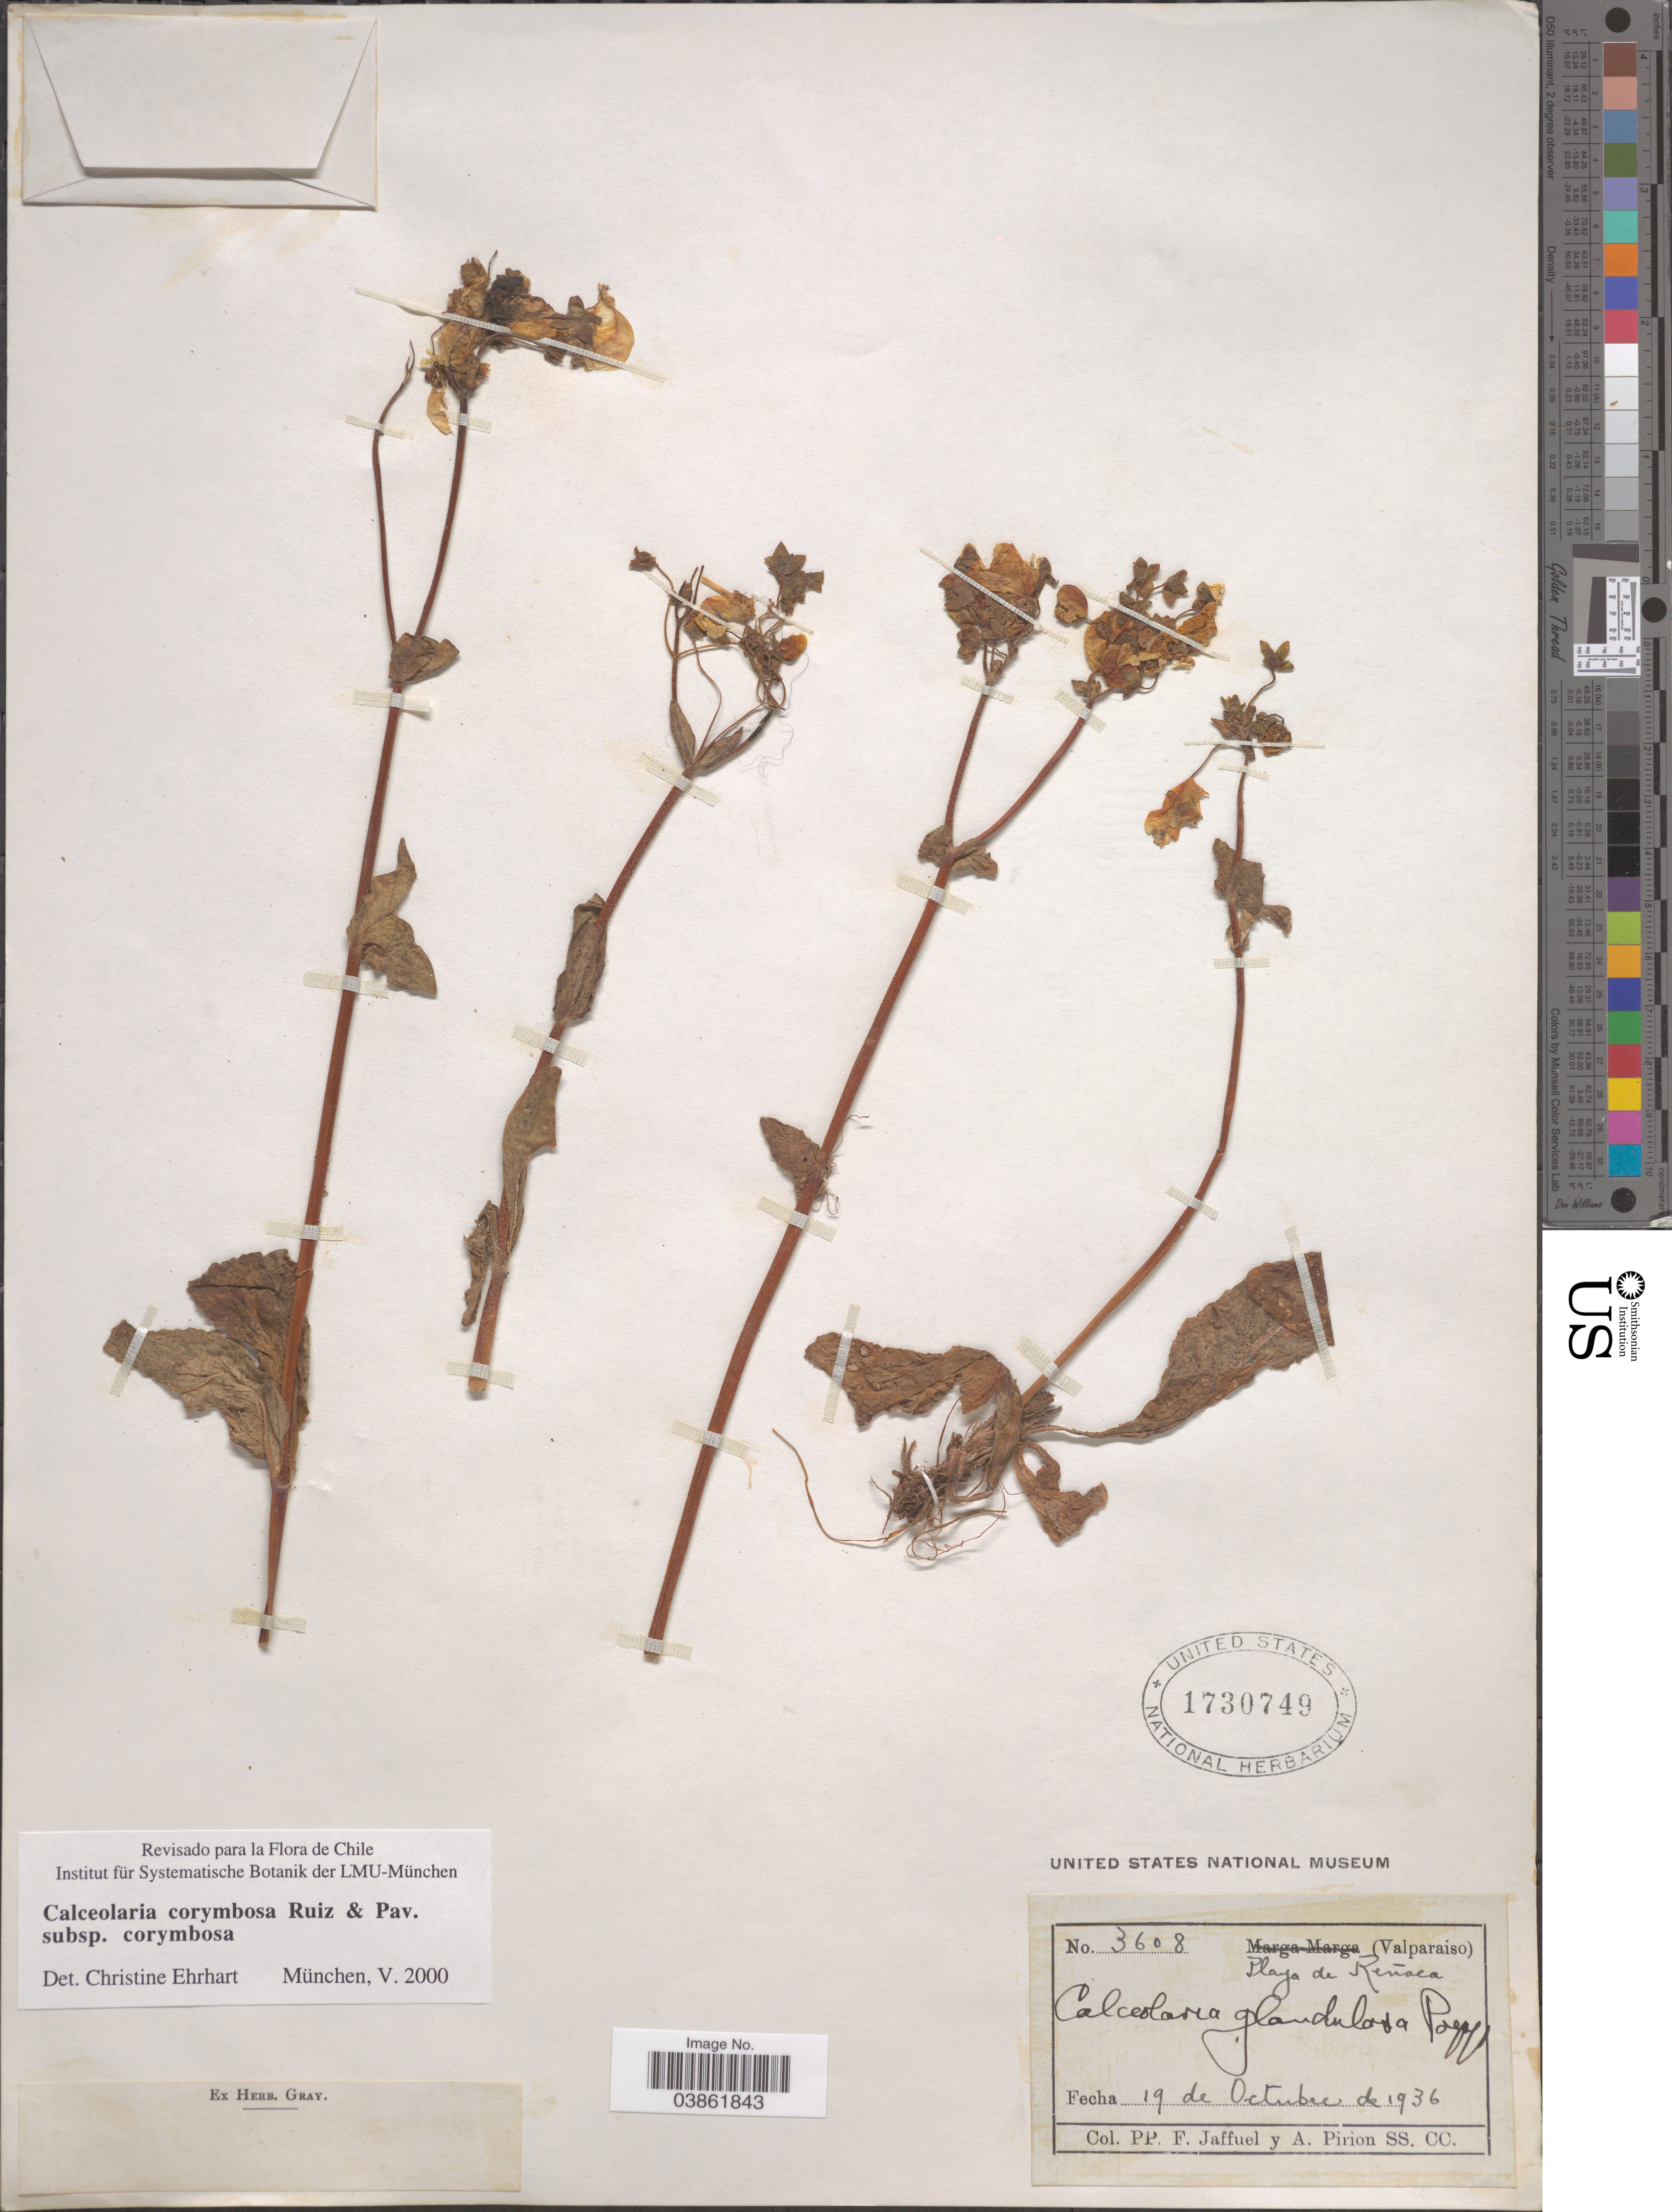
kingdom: Plantae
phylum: Tracheophyta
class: Magnoliopsida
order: Lamiales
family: Calceolariaceae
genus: Calceolaria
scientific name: Calceolaria corymbosa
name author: Ruiz & Pav.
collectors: F. Jaffuel & A. Pirion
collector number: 3608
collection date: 1936-10-19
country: Chile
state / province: Valparaíso (V)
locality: (Valparaiso). Playa de Renaca.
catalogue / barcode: US 1730749